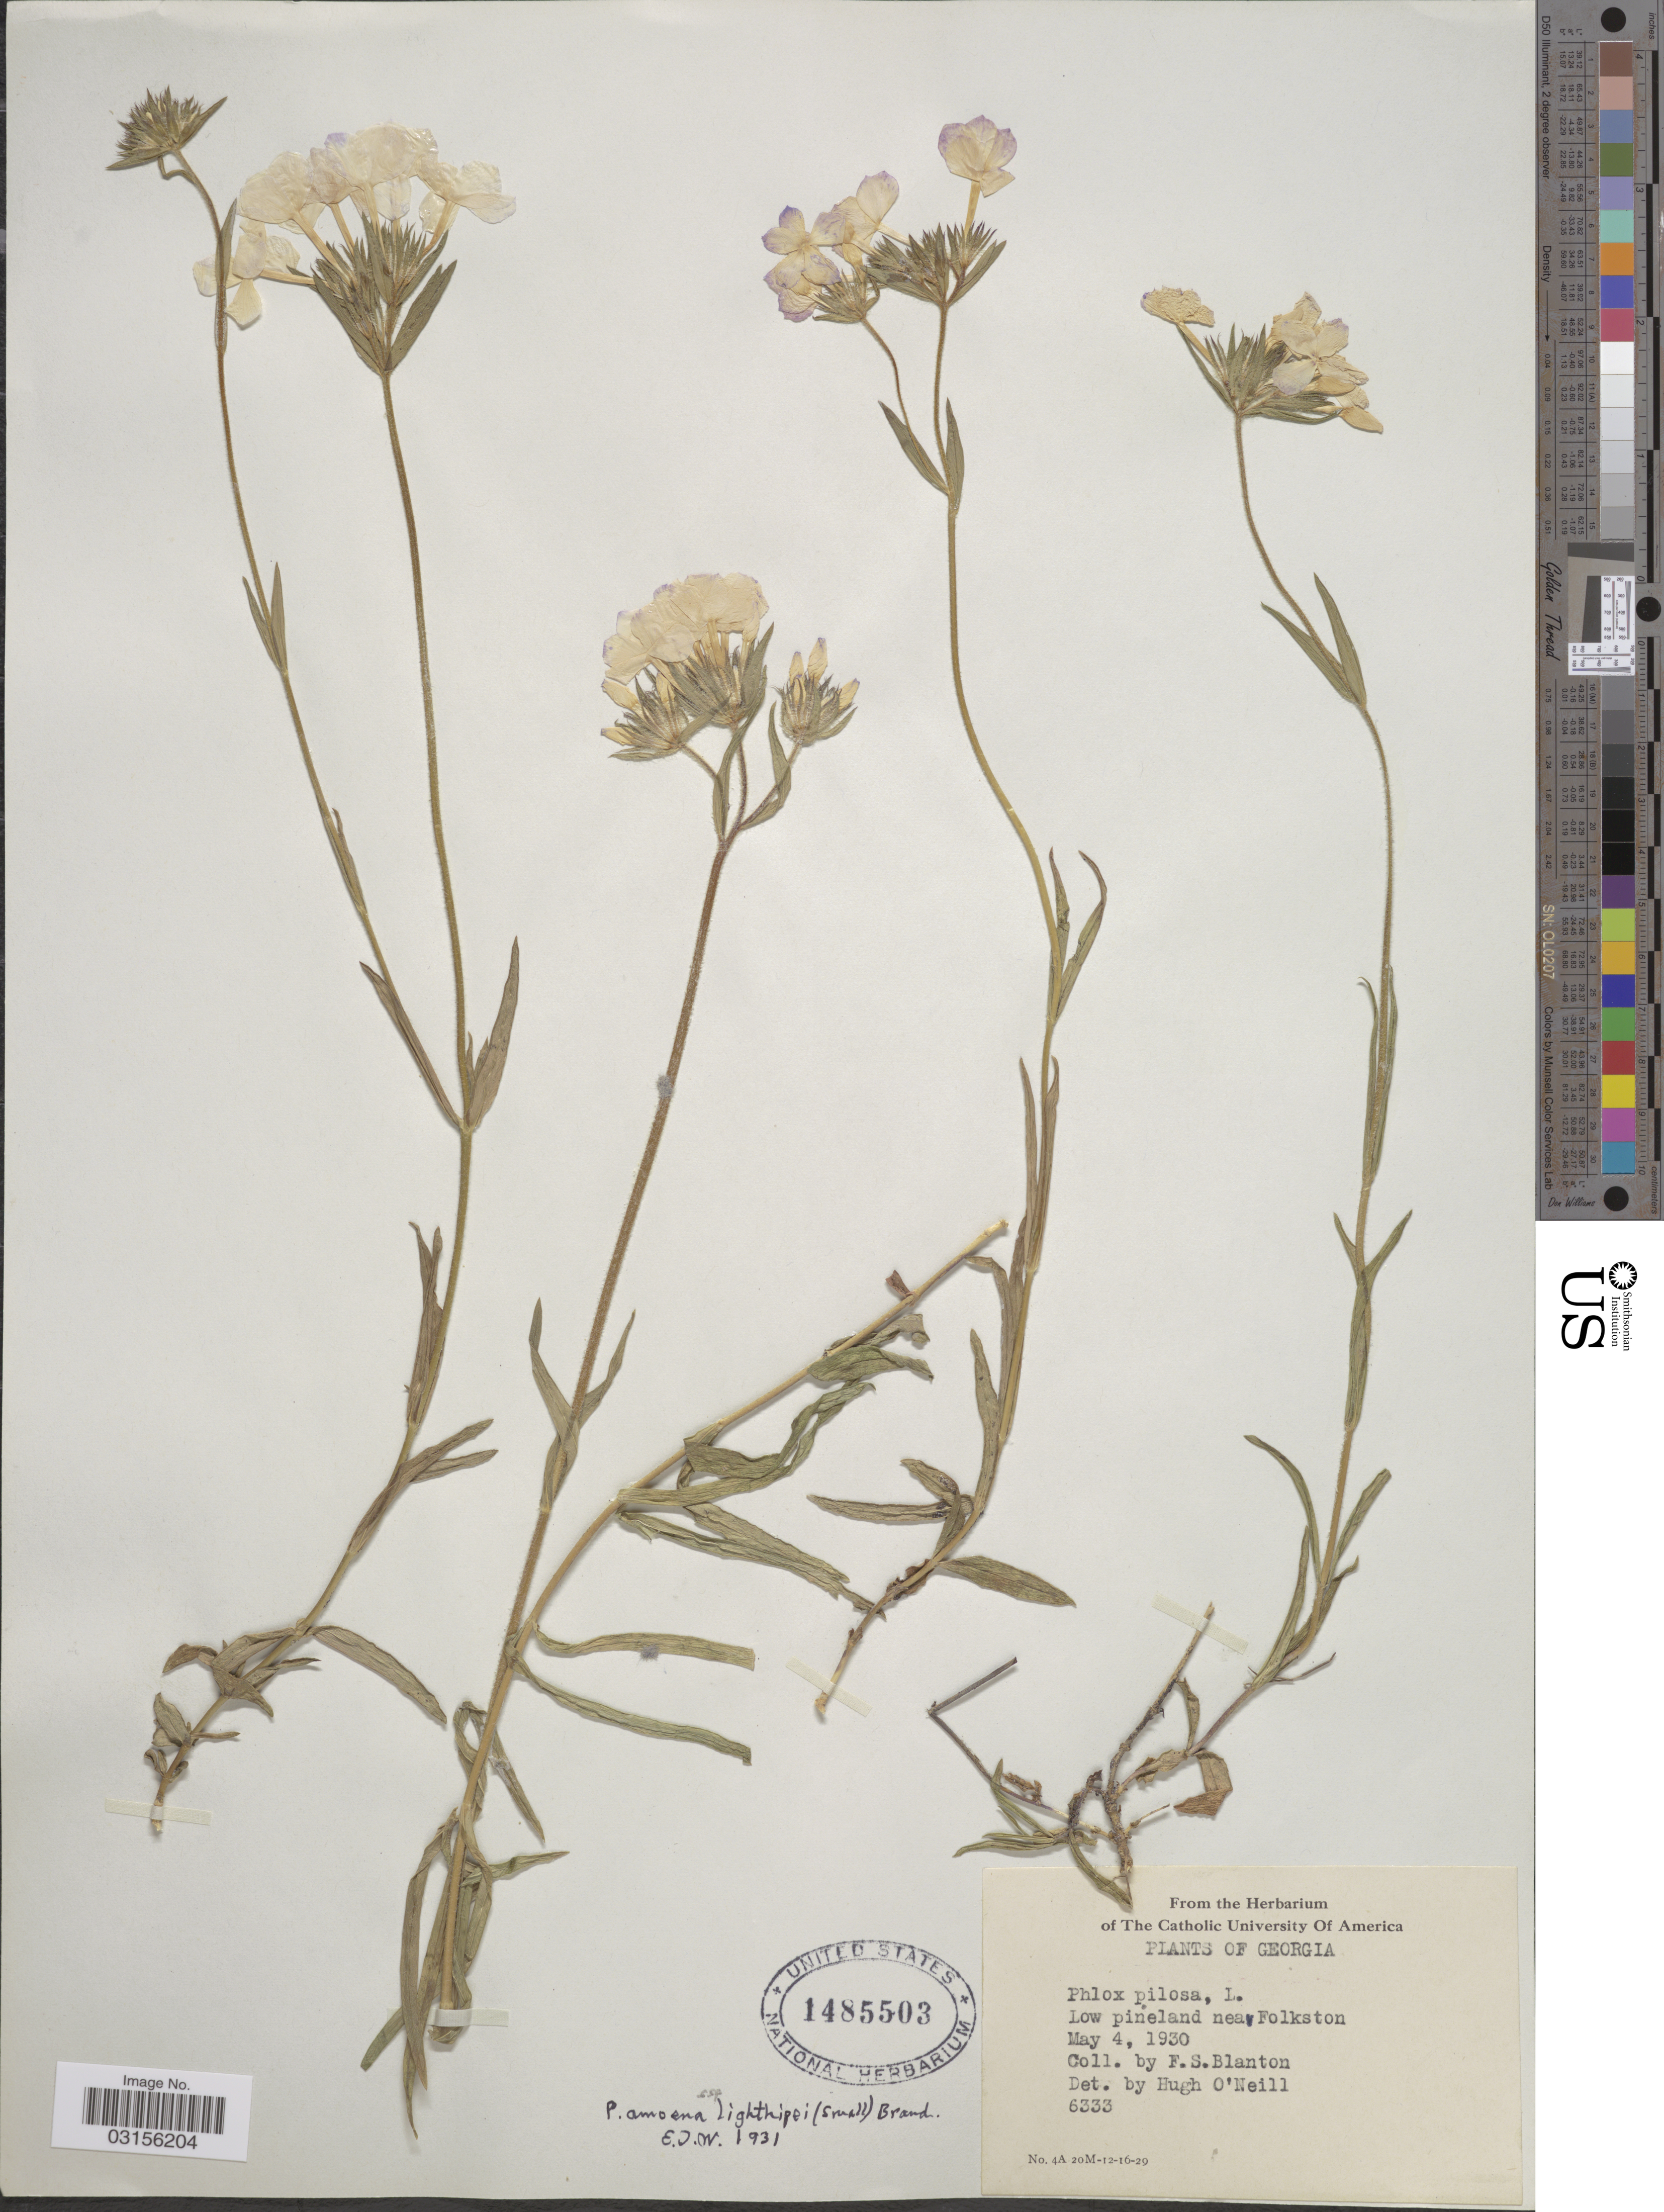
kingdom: Plantae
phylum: Tracheophyta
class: Magnoliopsida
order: Ericales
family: Polemoniaceae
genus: Phlox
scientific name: Phlox amoena subsp. lighthipei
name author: (Small) Wherry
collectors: F. S. Blanton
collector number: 6333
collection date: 1930-05-04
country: United States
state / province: Georgia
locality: Near Folkston.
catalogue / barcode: US 1485503